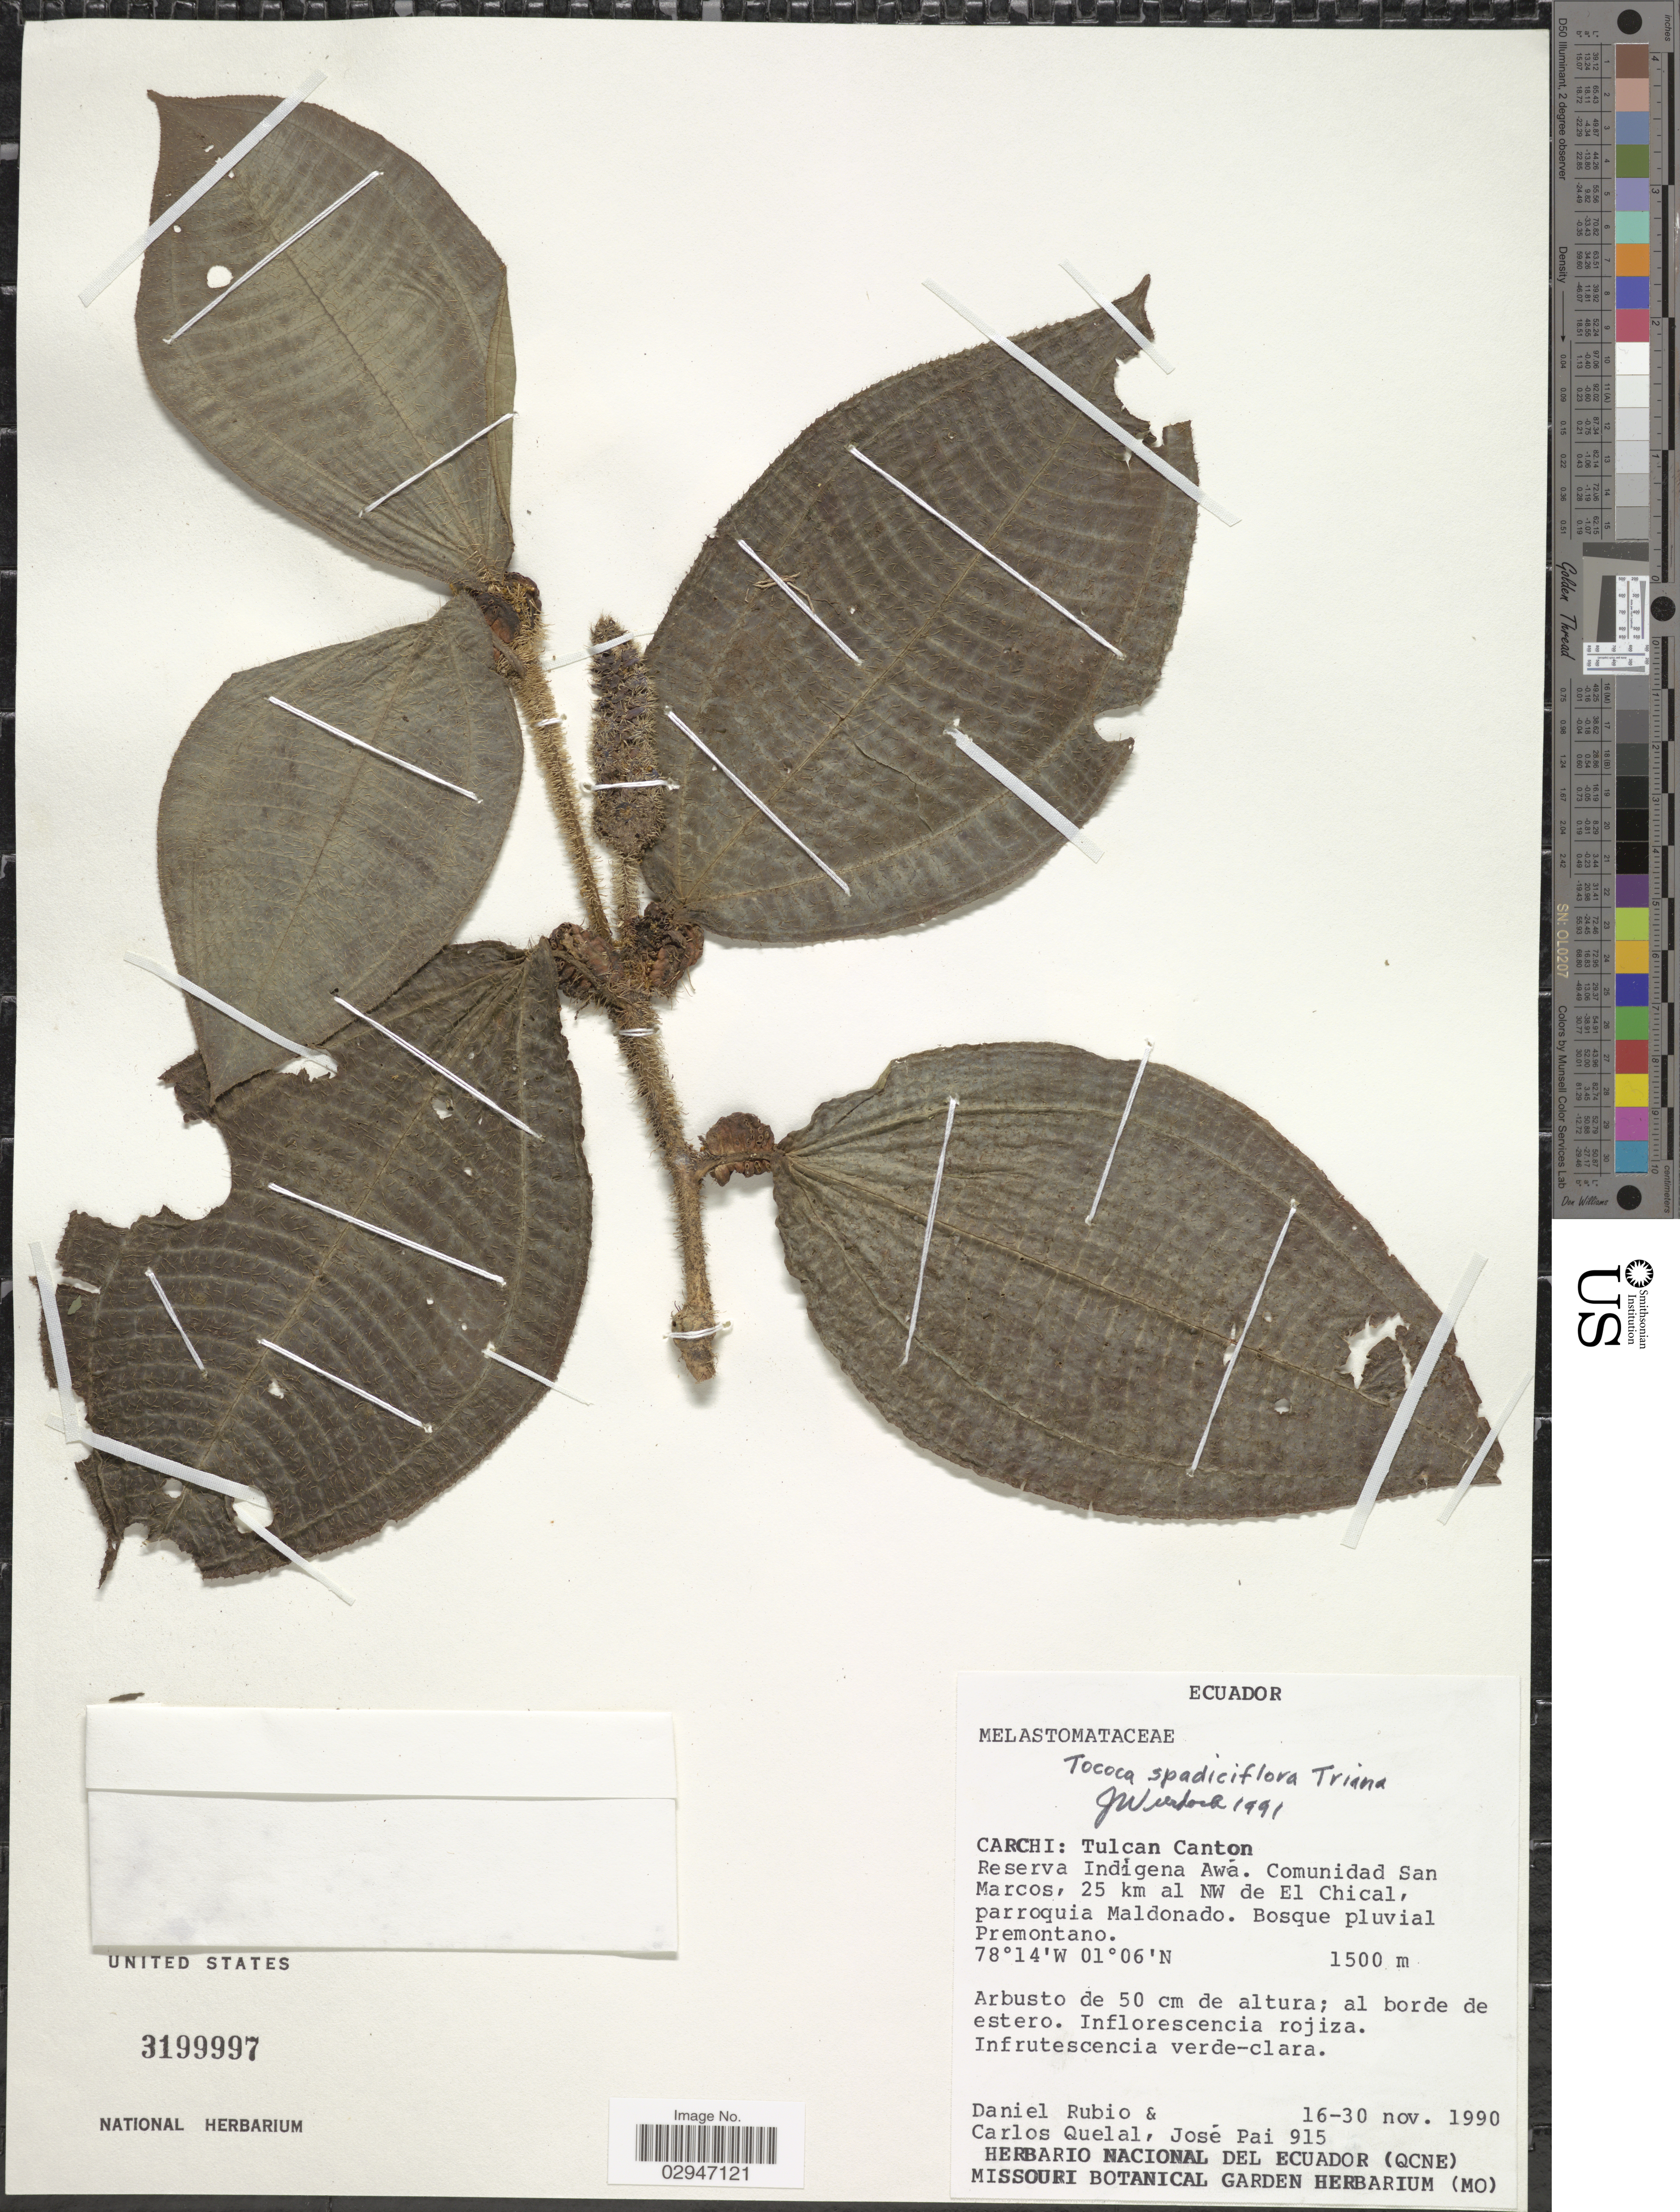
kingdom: Plantae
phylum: Tracheophyta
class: Magnoliopsida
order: Myrtales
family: Melastomataceae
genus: Tococa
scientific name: Tococa spadiciflora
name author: Triana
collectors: D. Rubio, C. Quelal & J. Pai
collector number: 915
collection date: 1990-11-16/1990-11-30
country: Ecuador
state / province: Carchi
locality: Tulcan Canton. Reserva Indígena Awá. Comunidad San Marcos, 25 km al NW de El Chical, parroquia Maldonado.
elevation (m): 1500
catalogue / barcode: US 3199997